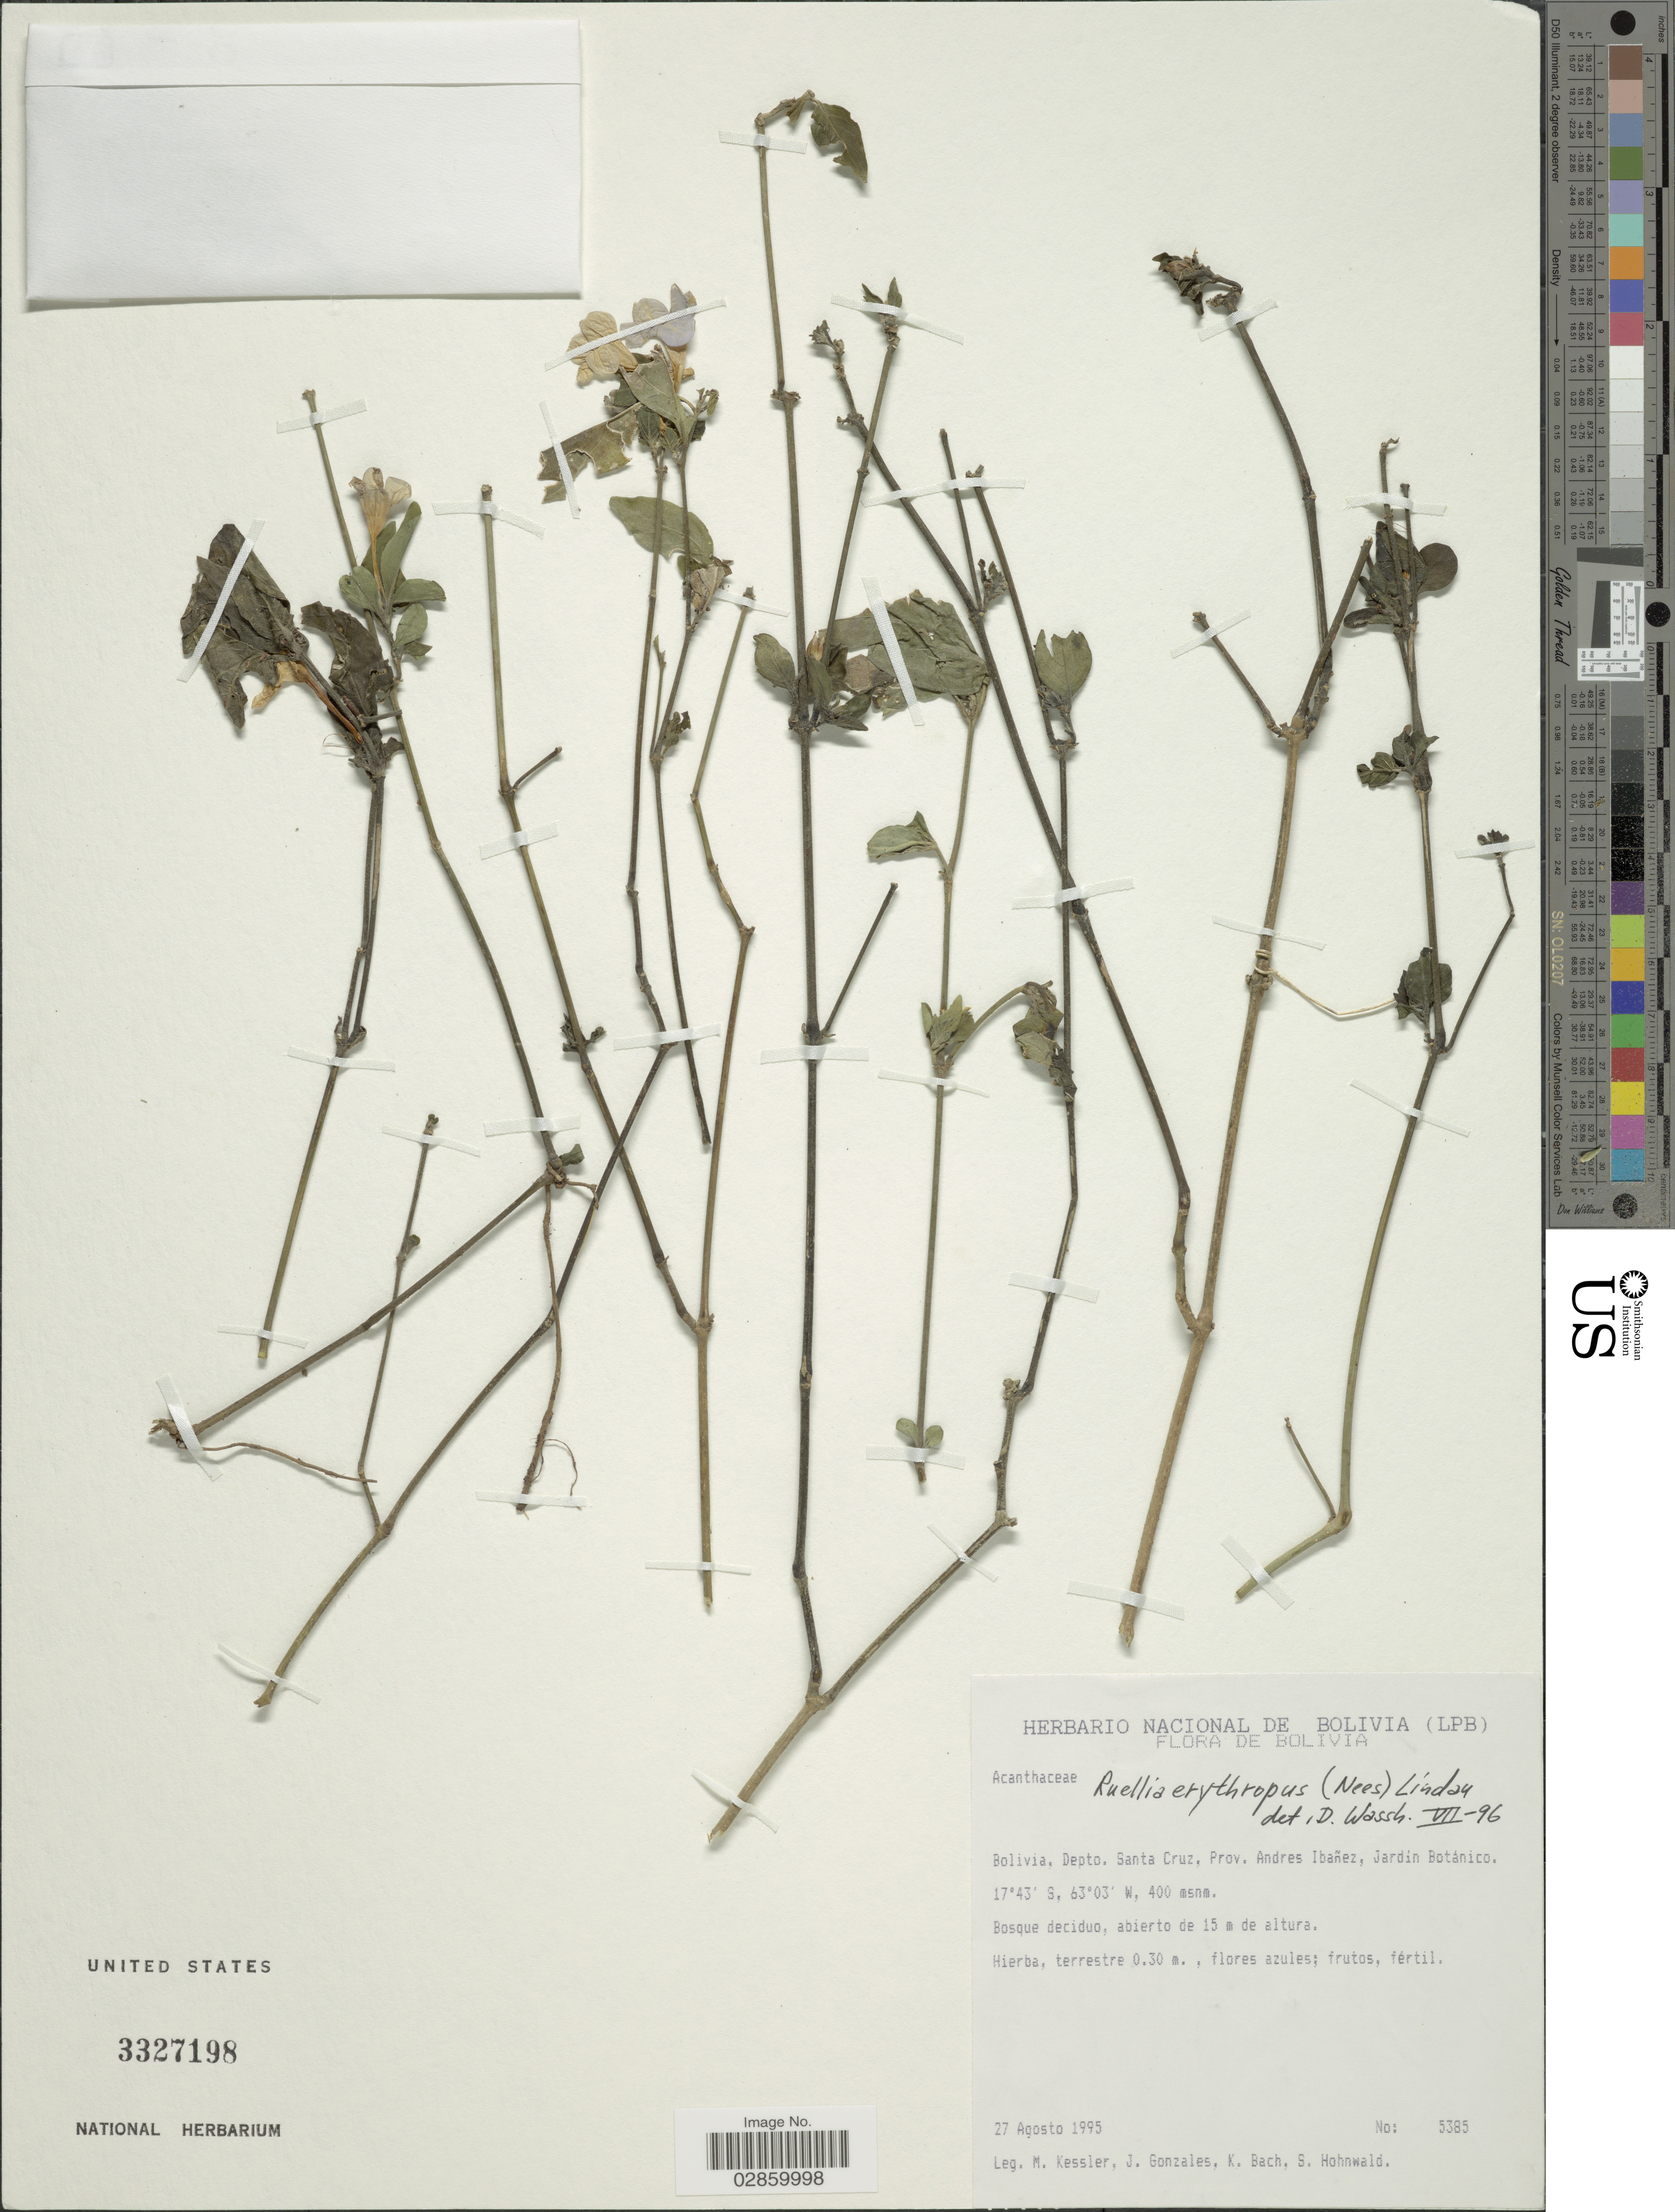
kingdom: Plantae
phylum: Tracheophyta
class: Magnoliopsida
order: Lamiales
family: Acanthaceae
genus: Ruellia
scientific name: Ruellia erythropus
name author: (Nees) Lindau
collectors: M. Kessler, J. Gonzales, K. Bach & S. Hohnwald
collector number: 5385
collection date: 1995-08-27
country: Bolivia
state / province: Santa Cruz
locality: Depto. Santa Cruz, Prov. Andres Ibañez, Jardín Botánico.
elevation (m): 400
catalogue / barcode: US 3327198